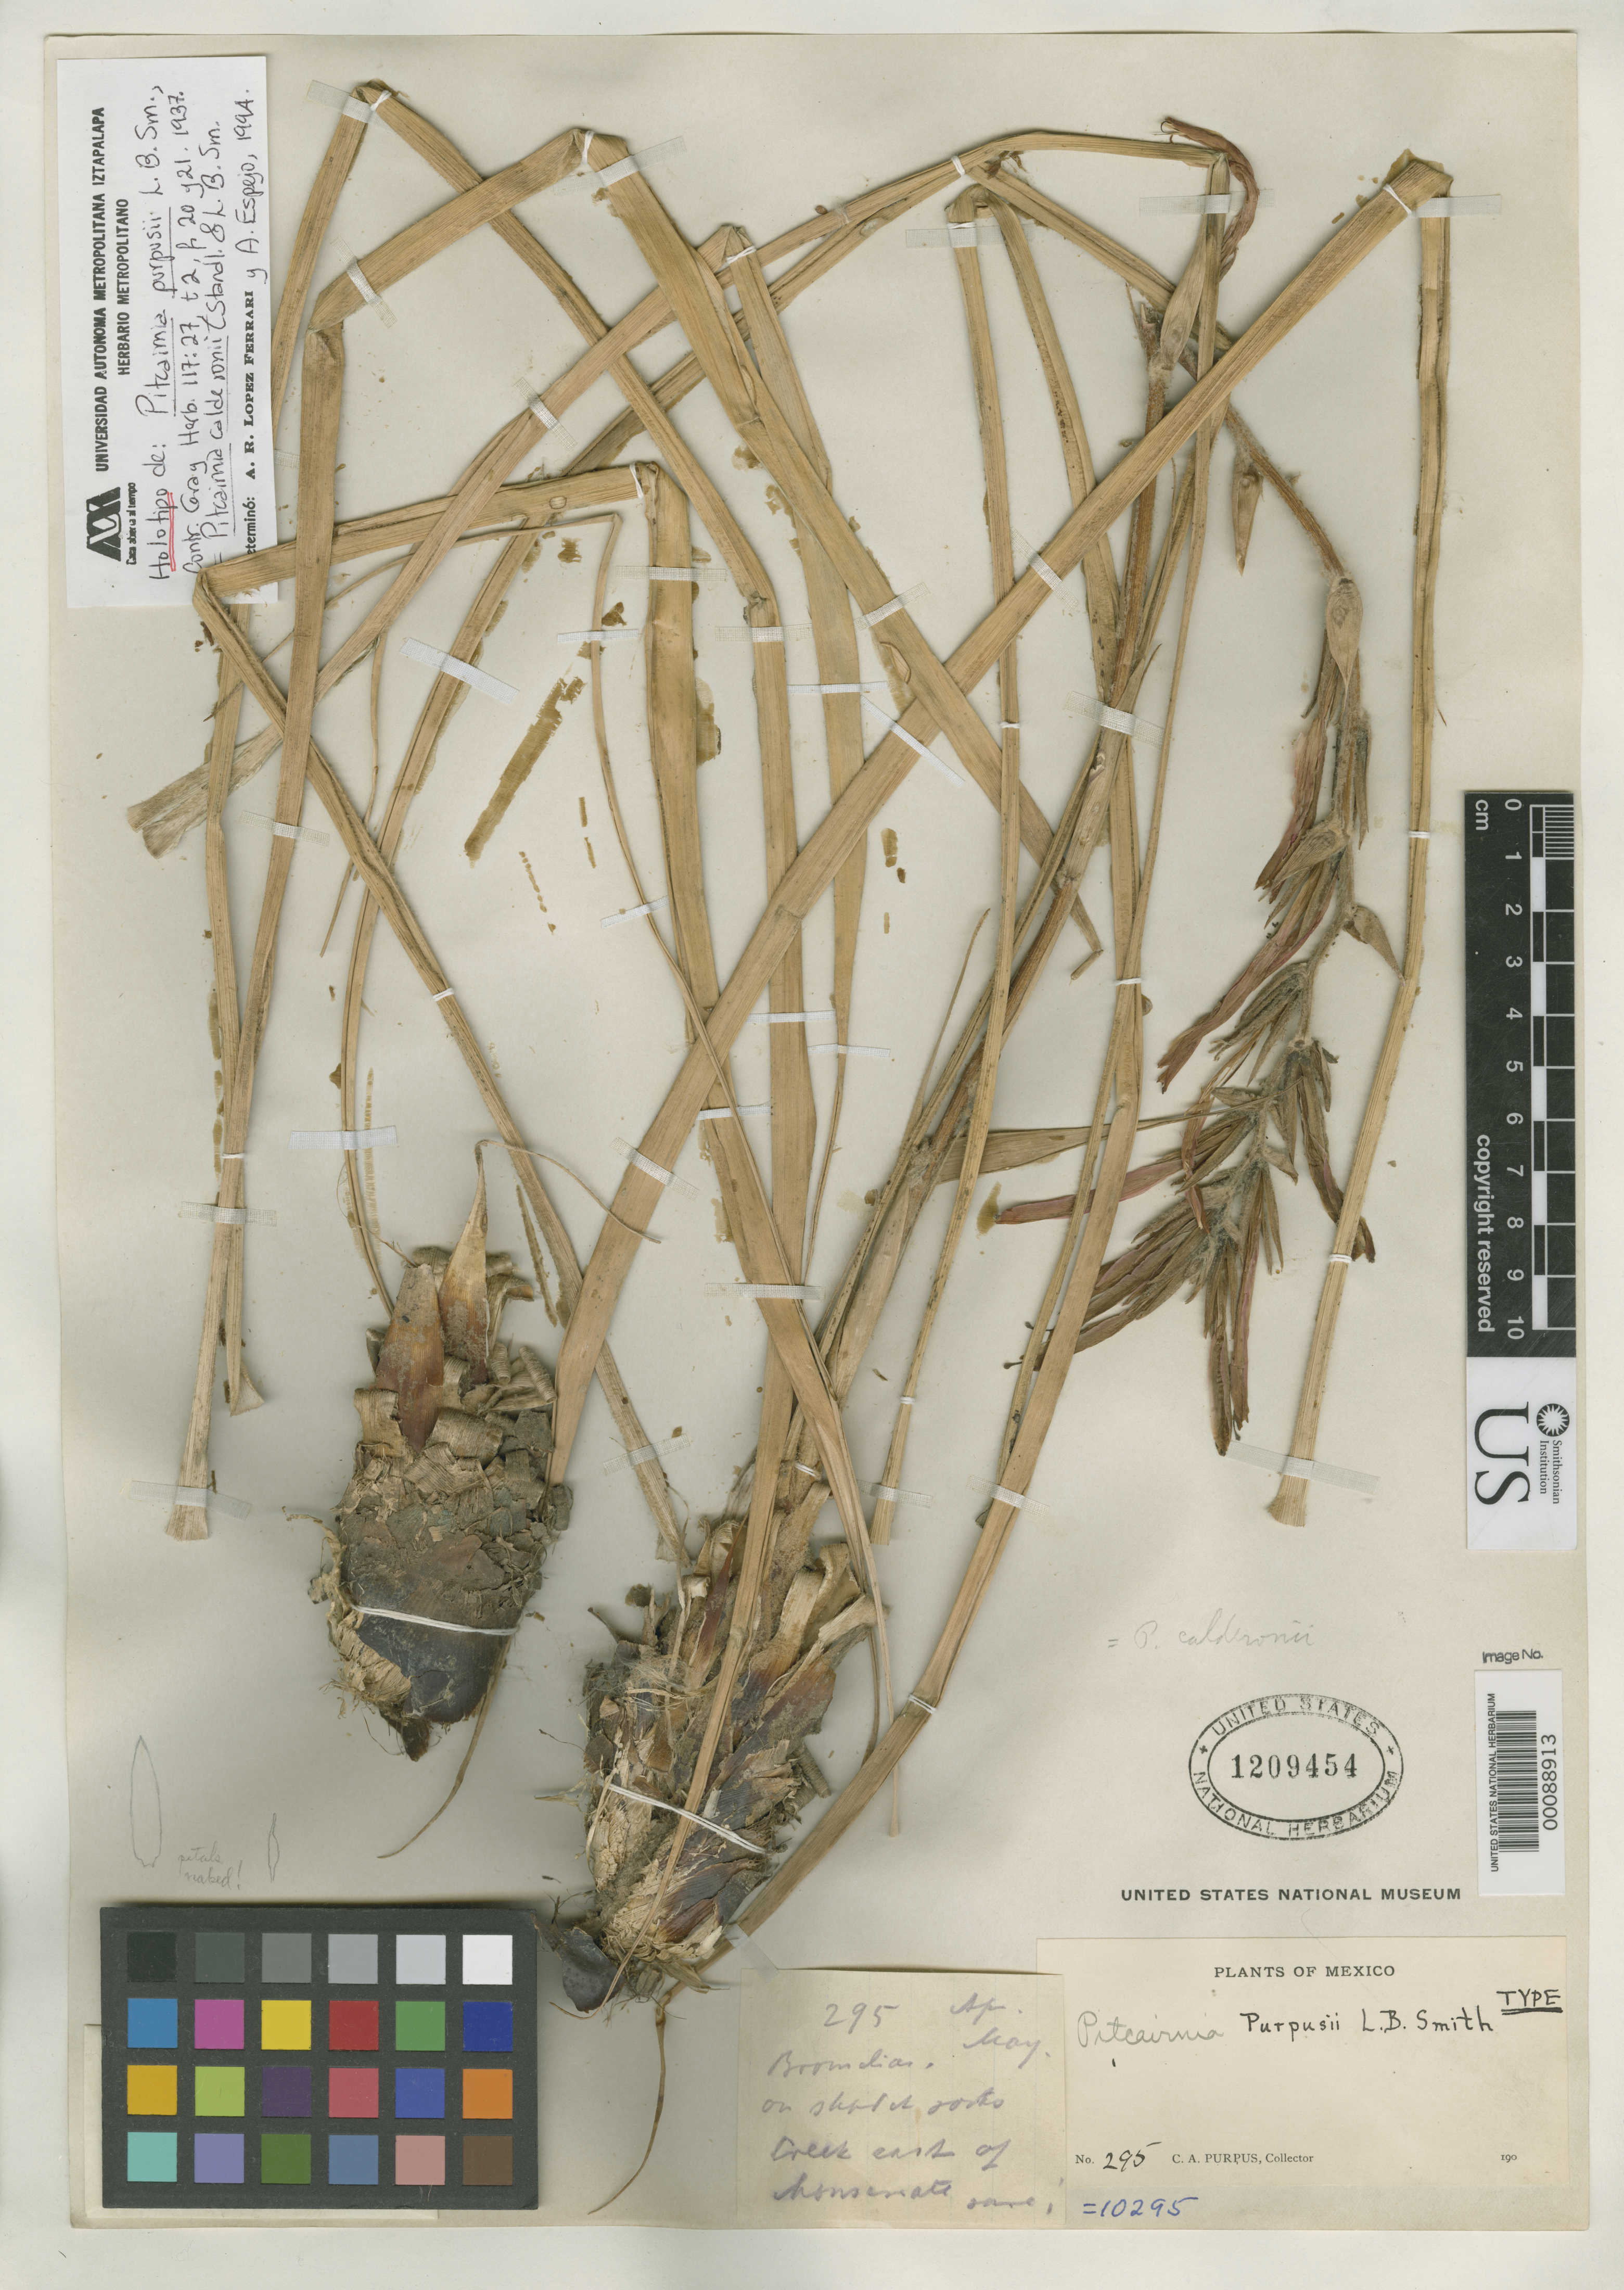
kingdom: Plantae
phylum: Tracheophyta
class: Liliopsida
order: Poales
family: Bromeliaceae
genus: Pitcairnia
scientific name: Pitcairnia purpusii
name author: L.B. Sm.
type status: Holotype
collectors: C. A. Purpus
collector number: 295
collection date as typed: May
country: Mexico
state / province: Chiapas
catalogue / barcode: US 1209454